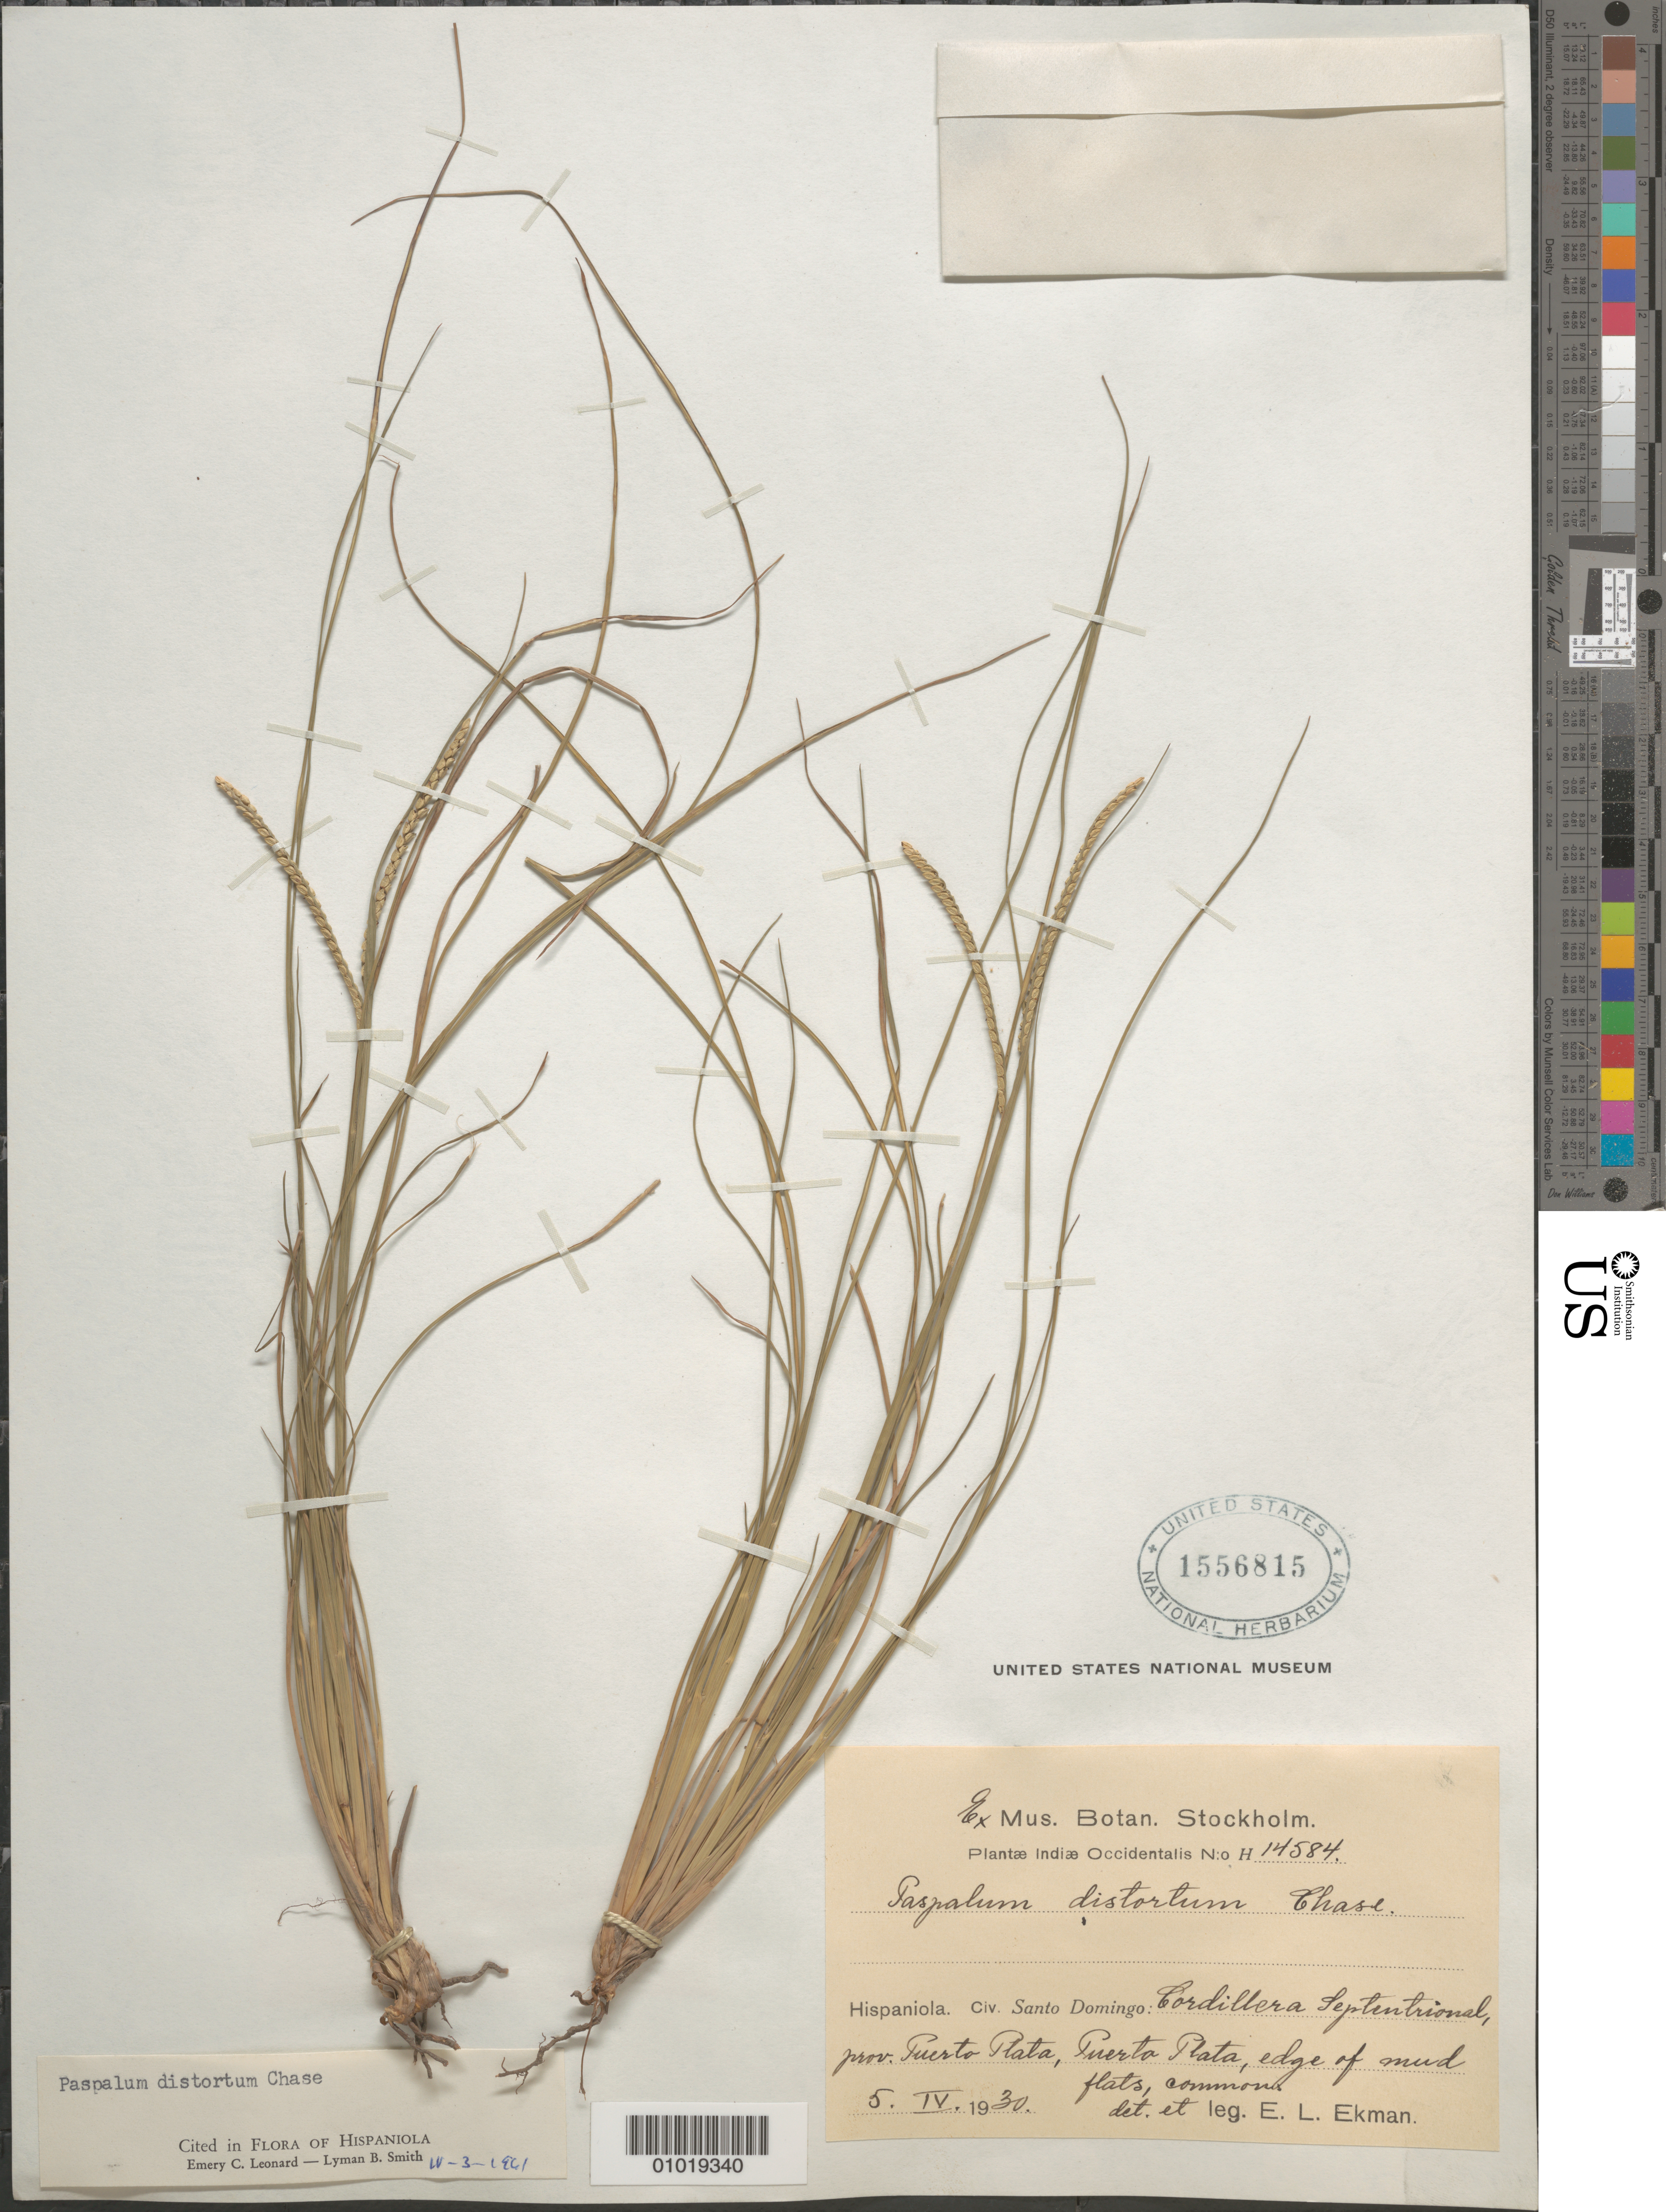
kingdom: Plantae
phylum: Tracheophyta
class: Liliopsida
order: Poales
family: Poaceae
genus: Paspalum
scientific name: Paspalum distortum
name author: Chase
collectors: E. L. Ekman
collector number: H 14584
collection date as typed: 05 Apr 1930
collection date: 1930-04-05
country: Dominican Republic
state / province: Puerto Plata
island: Hispaniola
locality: Cordillera Septintrional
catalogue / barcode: US 1556815